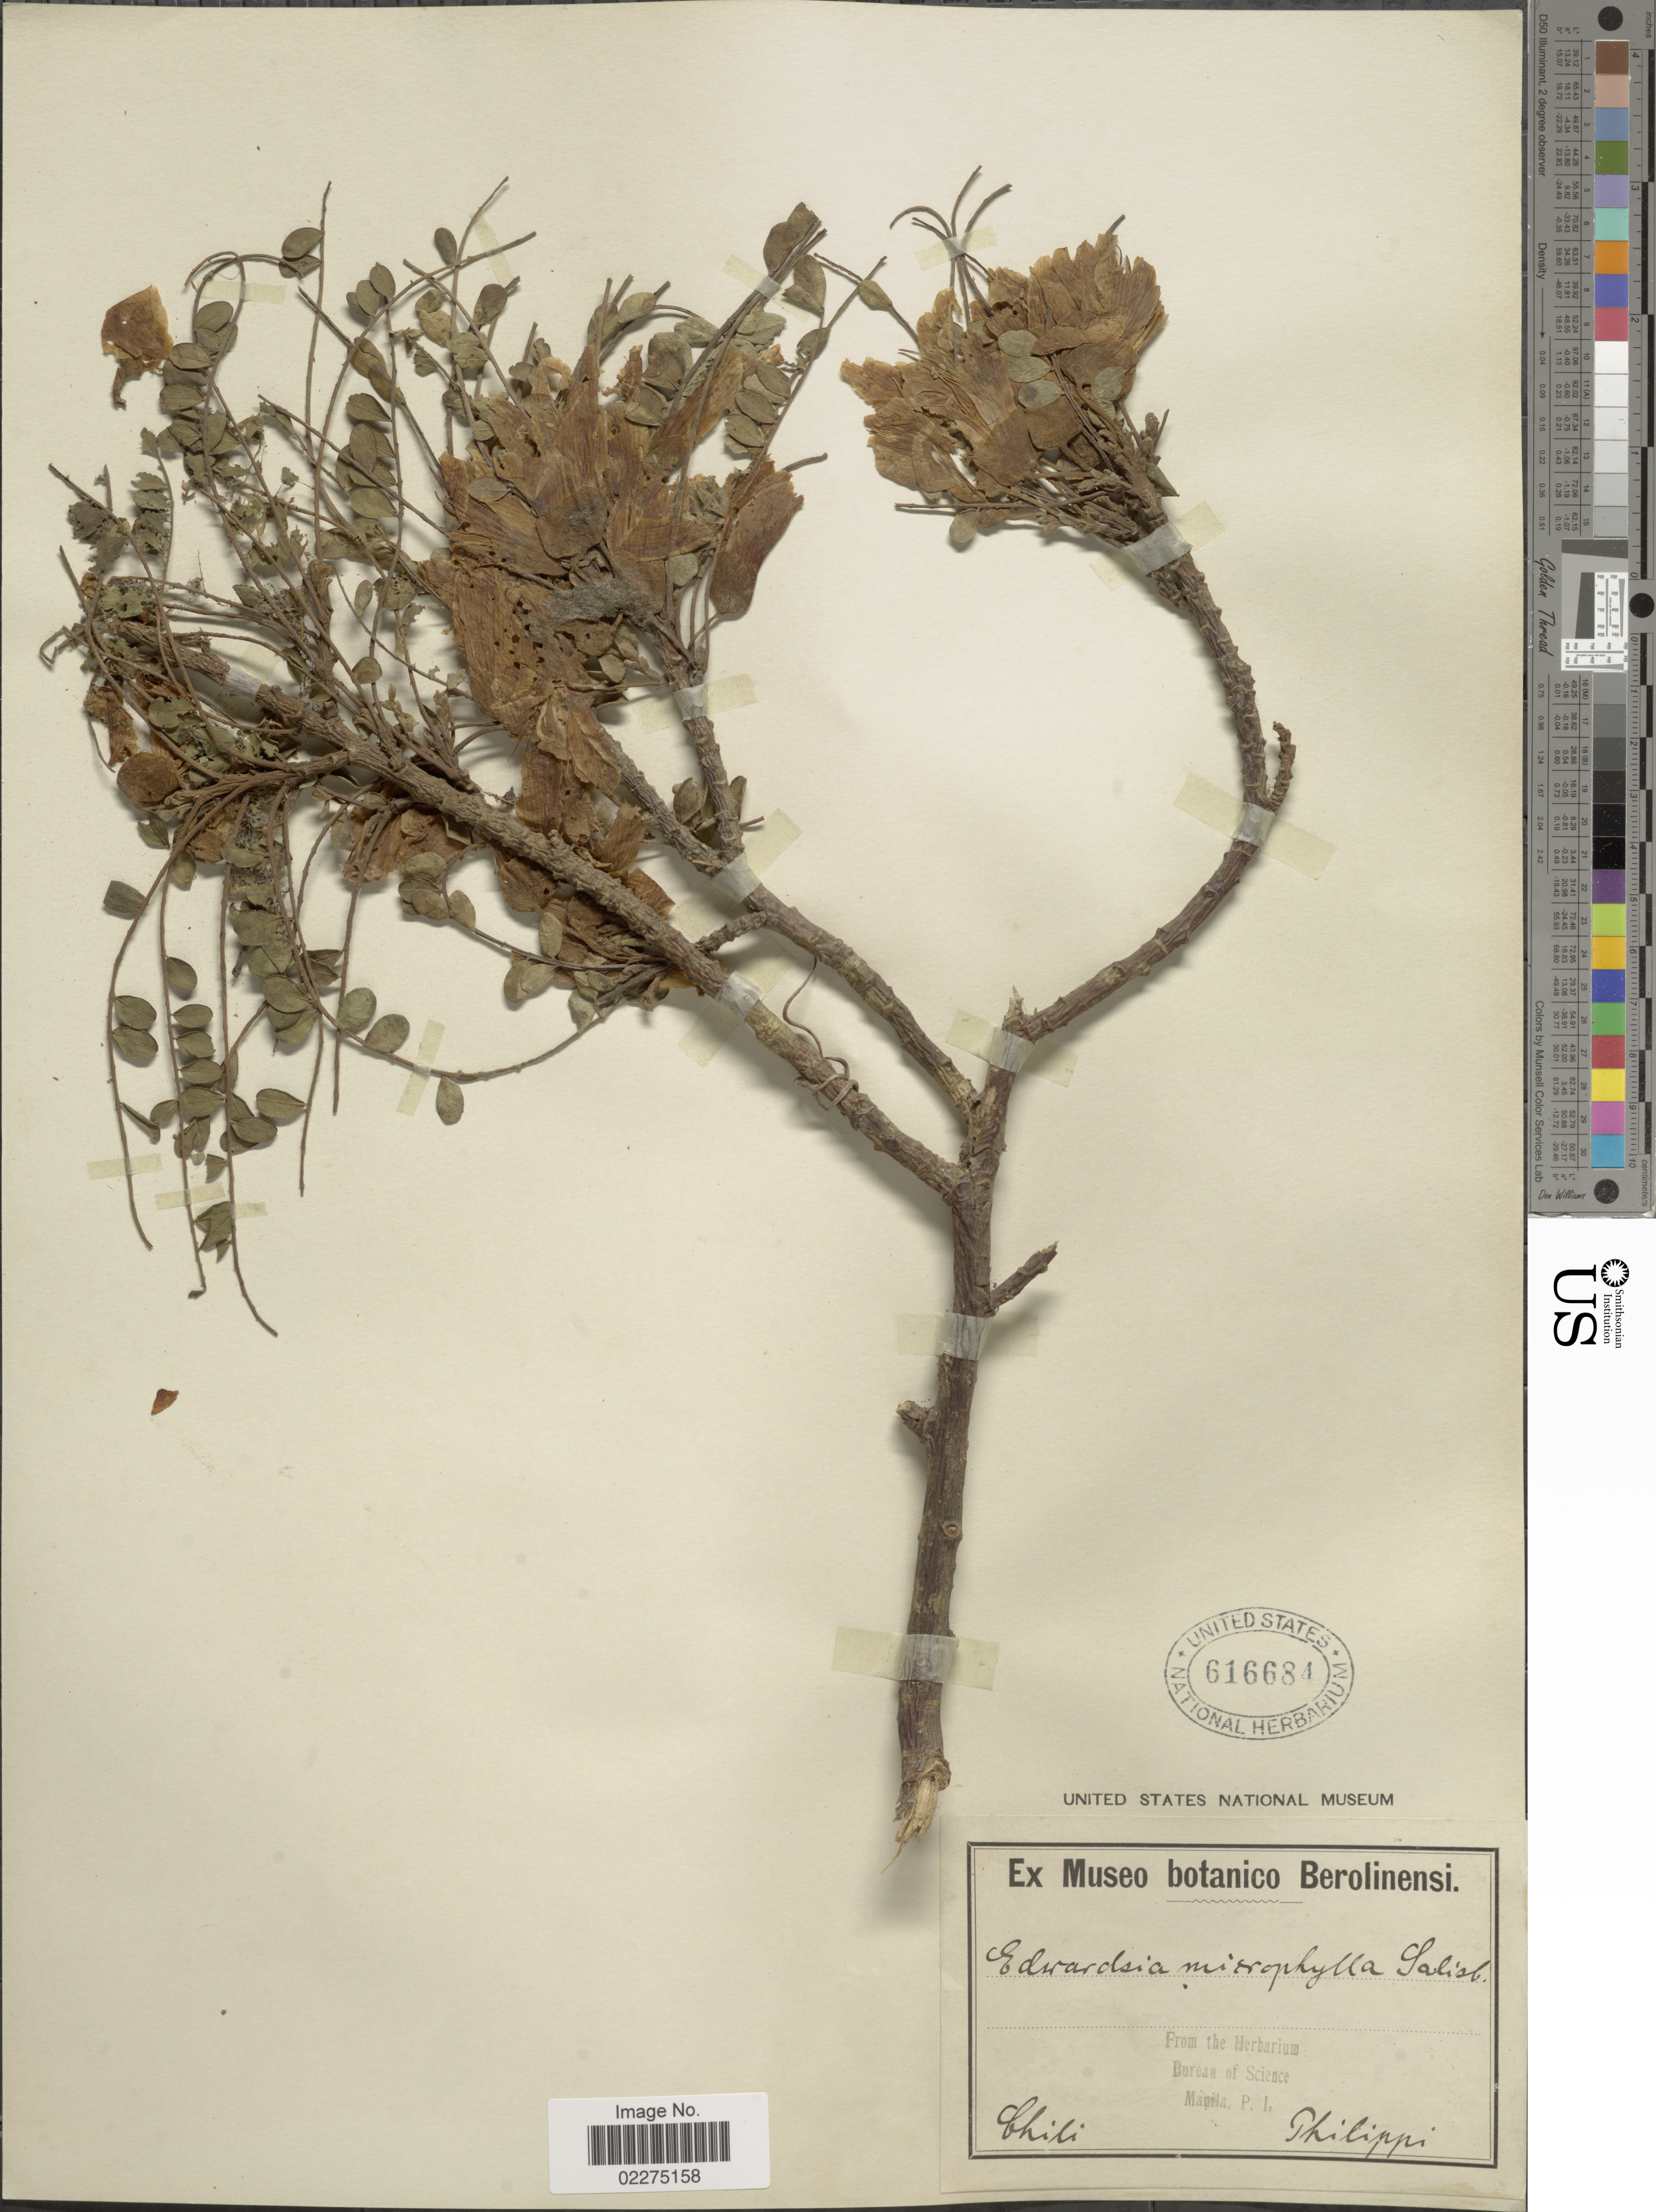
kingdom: Plantae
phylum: Tracheophyta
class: Magnoliopsida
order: Fabales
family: Fabaceae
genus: Sophora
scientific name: Sophora microphylla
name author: Aiton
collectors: -. Phillipi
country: Chile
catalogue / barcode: US 616684